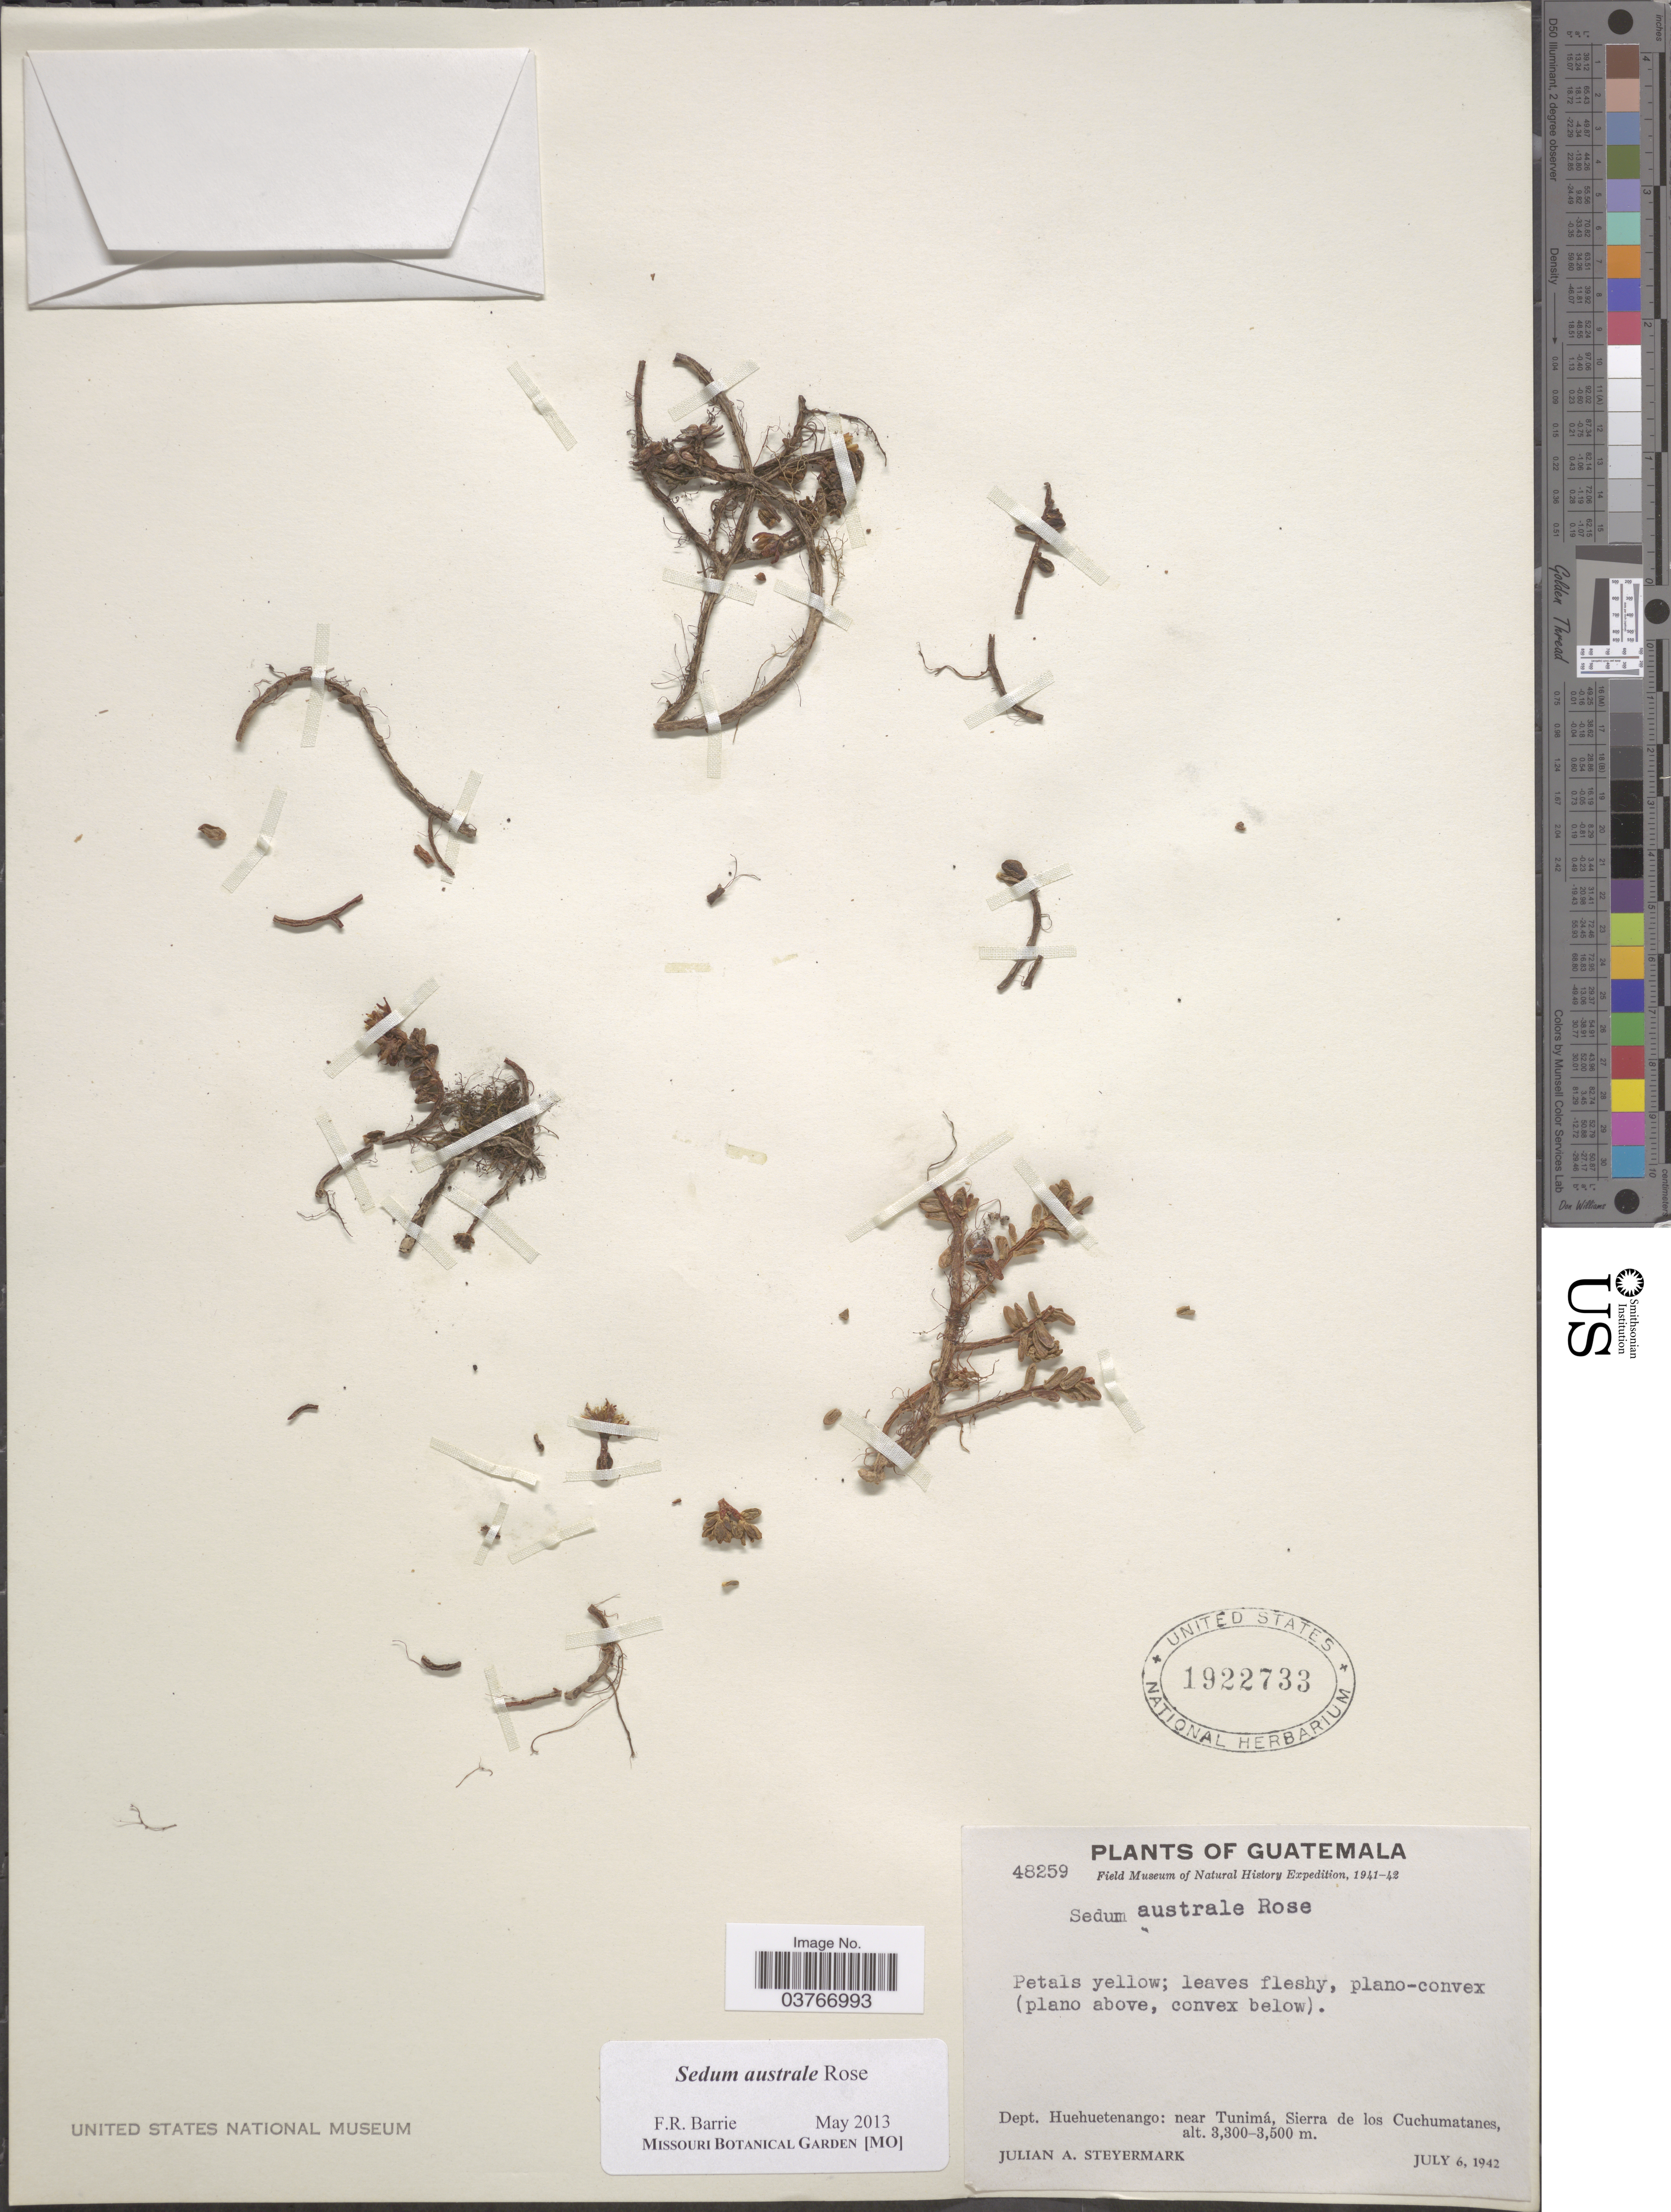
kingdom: Plantae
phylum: Tracheophyta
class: Magnoliopsida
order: Saxifragales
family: Crassulaceae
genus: Sedum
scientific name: Sedum australe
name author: Rose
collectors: J. Steyermark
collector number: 48259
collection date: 1942-07-06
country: Guatemala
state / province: Huehuetenango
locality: Dep. Huehuetenango: near Tunimá, Sierra de los Cuchumatanes.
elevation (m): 3300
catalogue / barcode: US 1922733